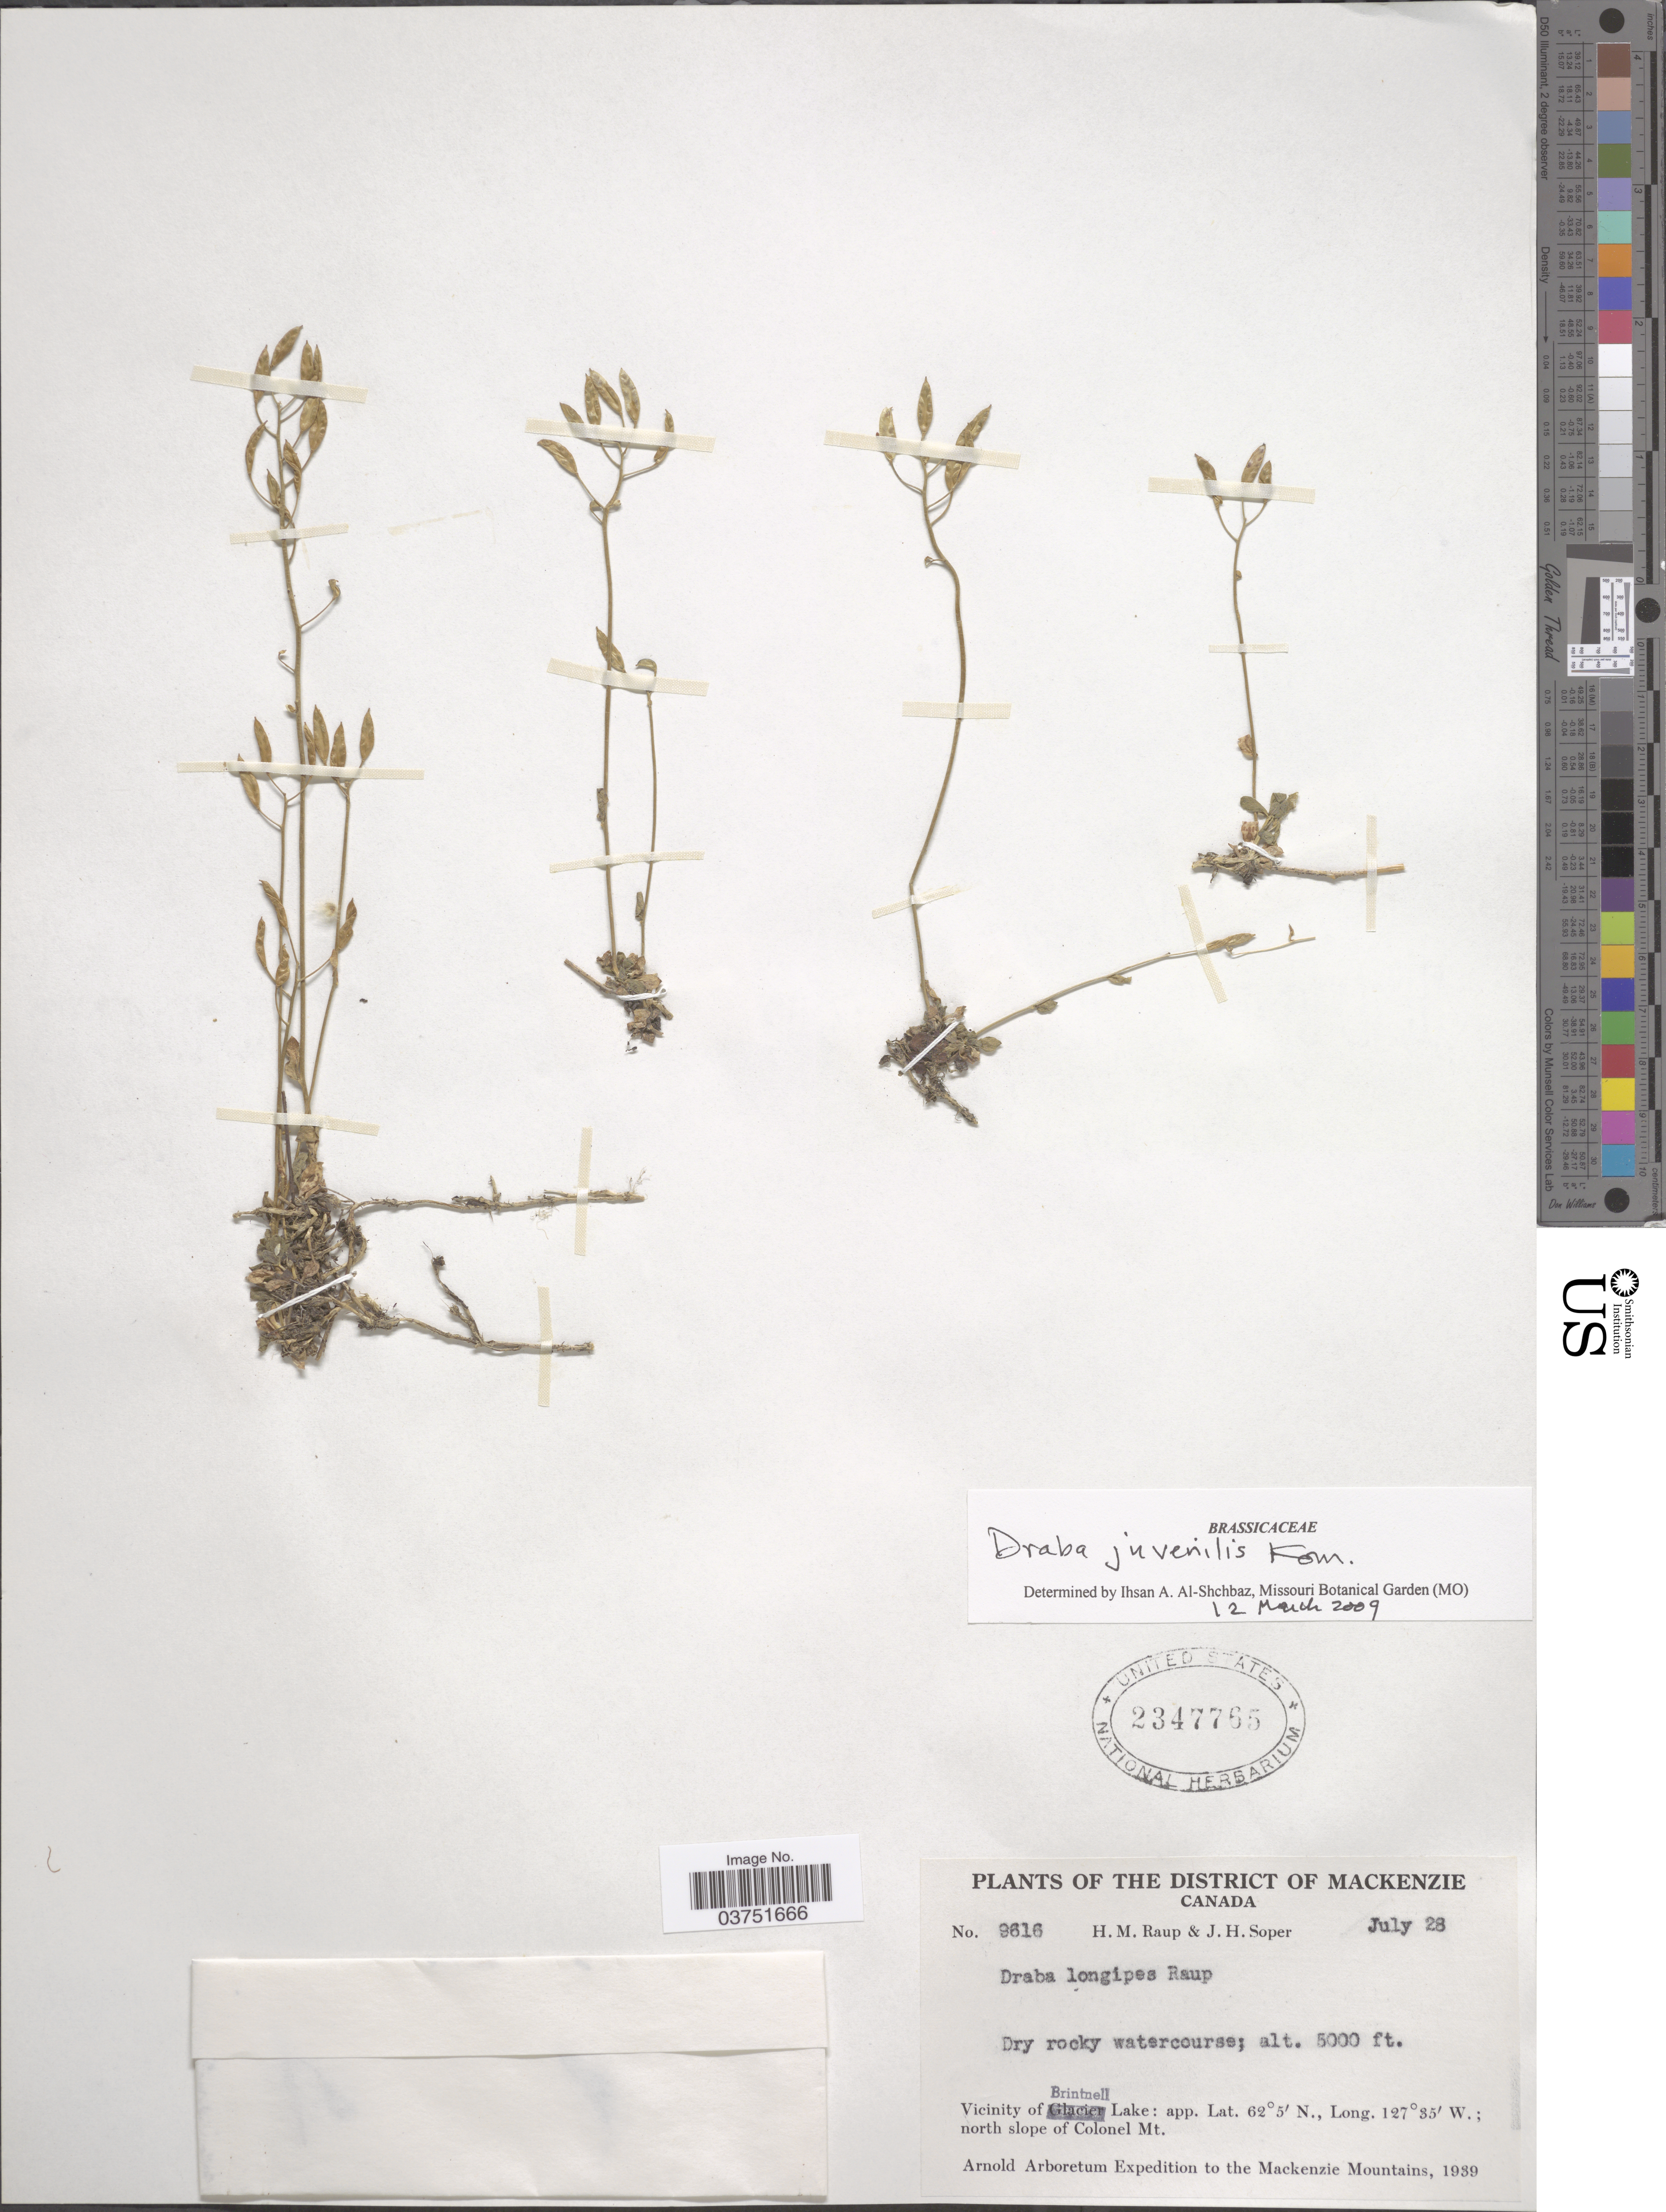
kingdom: Plantae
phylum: Tracheophyta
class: Magnoliopsida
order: Brassicales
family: Brassicaceae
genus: Draba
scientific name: Draba juvenilis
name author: Kom.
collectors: H. Raup & J. H. Soper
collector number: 9616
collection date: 1939-07-28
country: Canada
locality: District of Mackenzie. Vicinity of Brintnell Lake: north slope of Colonel Mt., Mackenzie Mountains.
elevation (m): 1524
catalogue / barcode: US 2347765